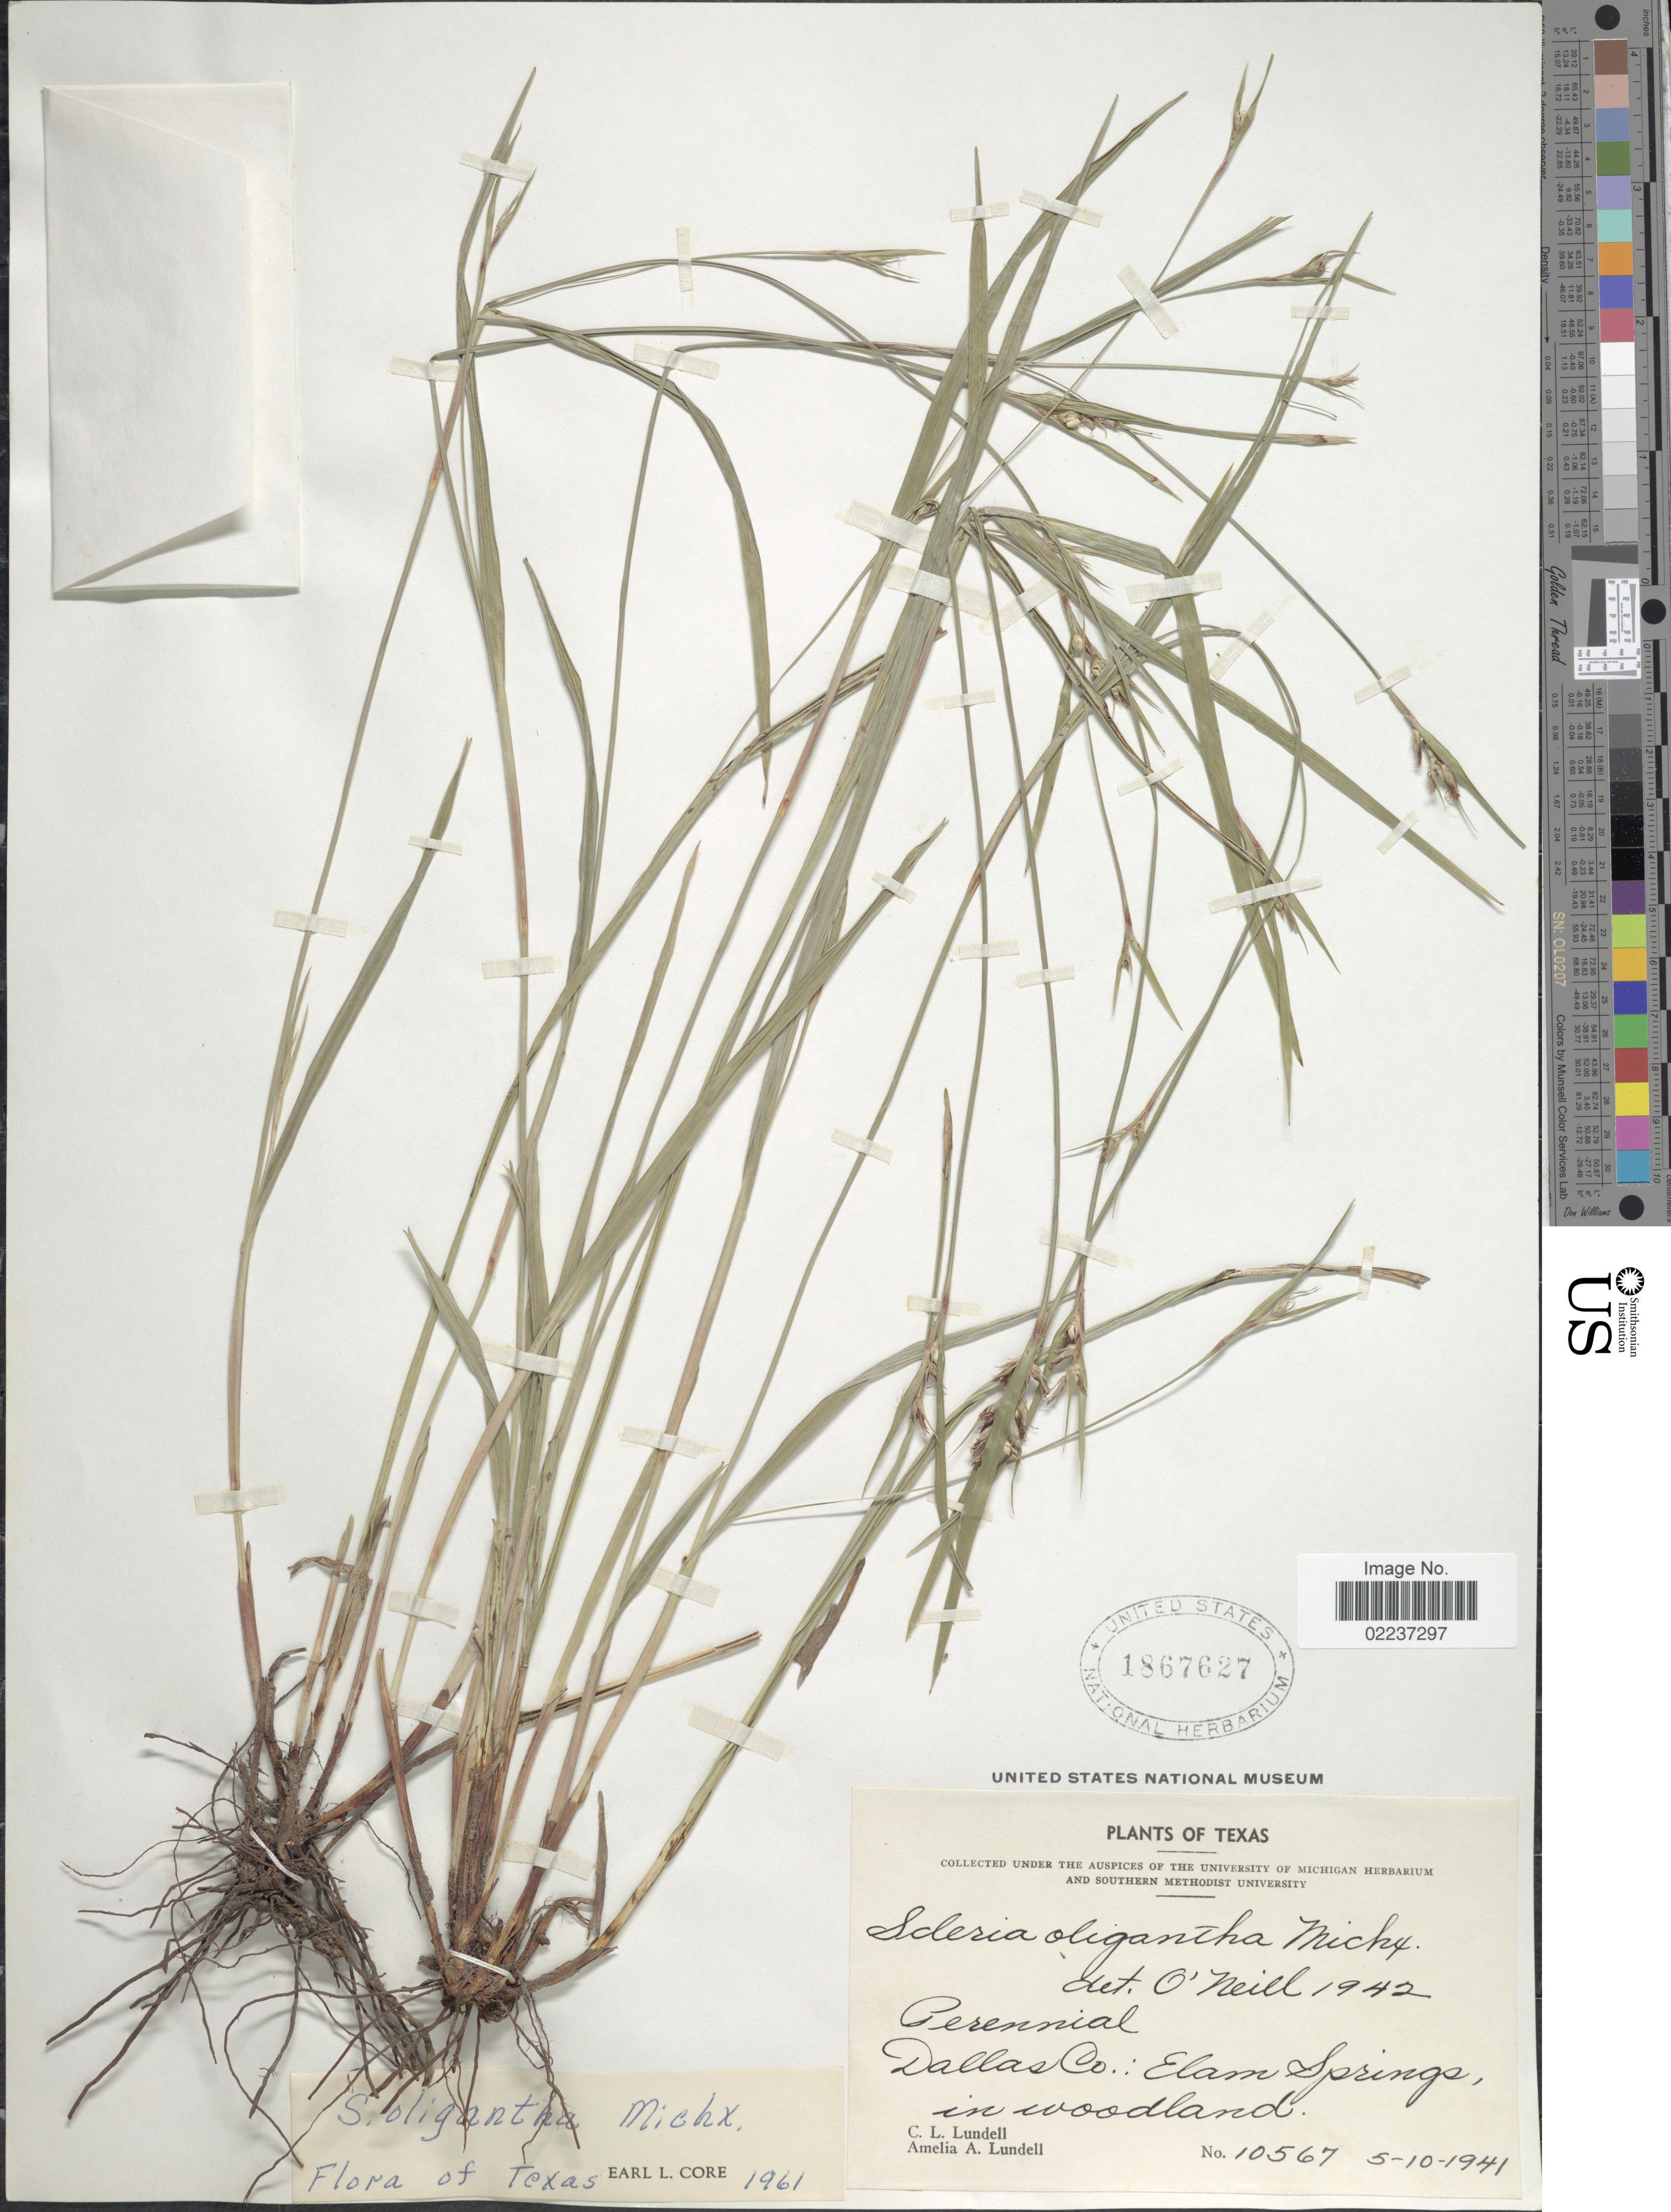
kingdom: Plantae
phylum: Tracheophyta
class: Liliopsida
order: Poales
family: Cyperaceae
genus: Scleria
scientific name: Scleria oligantha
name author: Michx.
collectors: C. L. Lundell & A. A. Lundell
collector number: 10567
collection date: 1941-05-10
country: United States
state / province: Texas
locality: Perennial, Dallas Co.: Elam Springs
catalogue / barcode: US 1867627